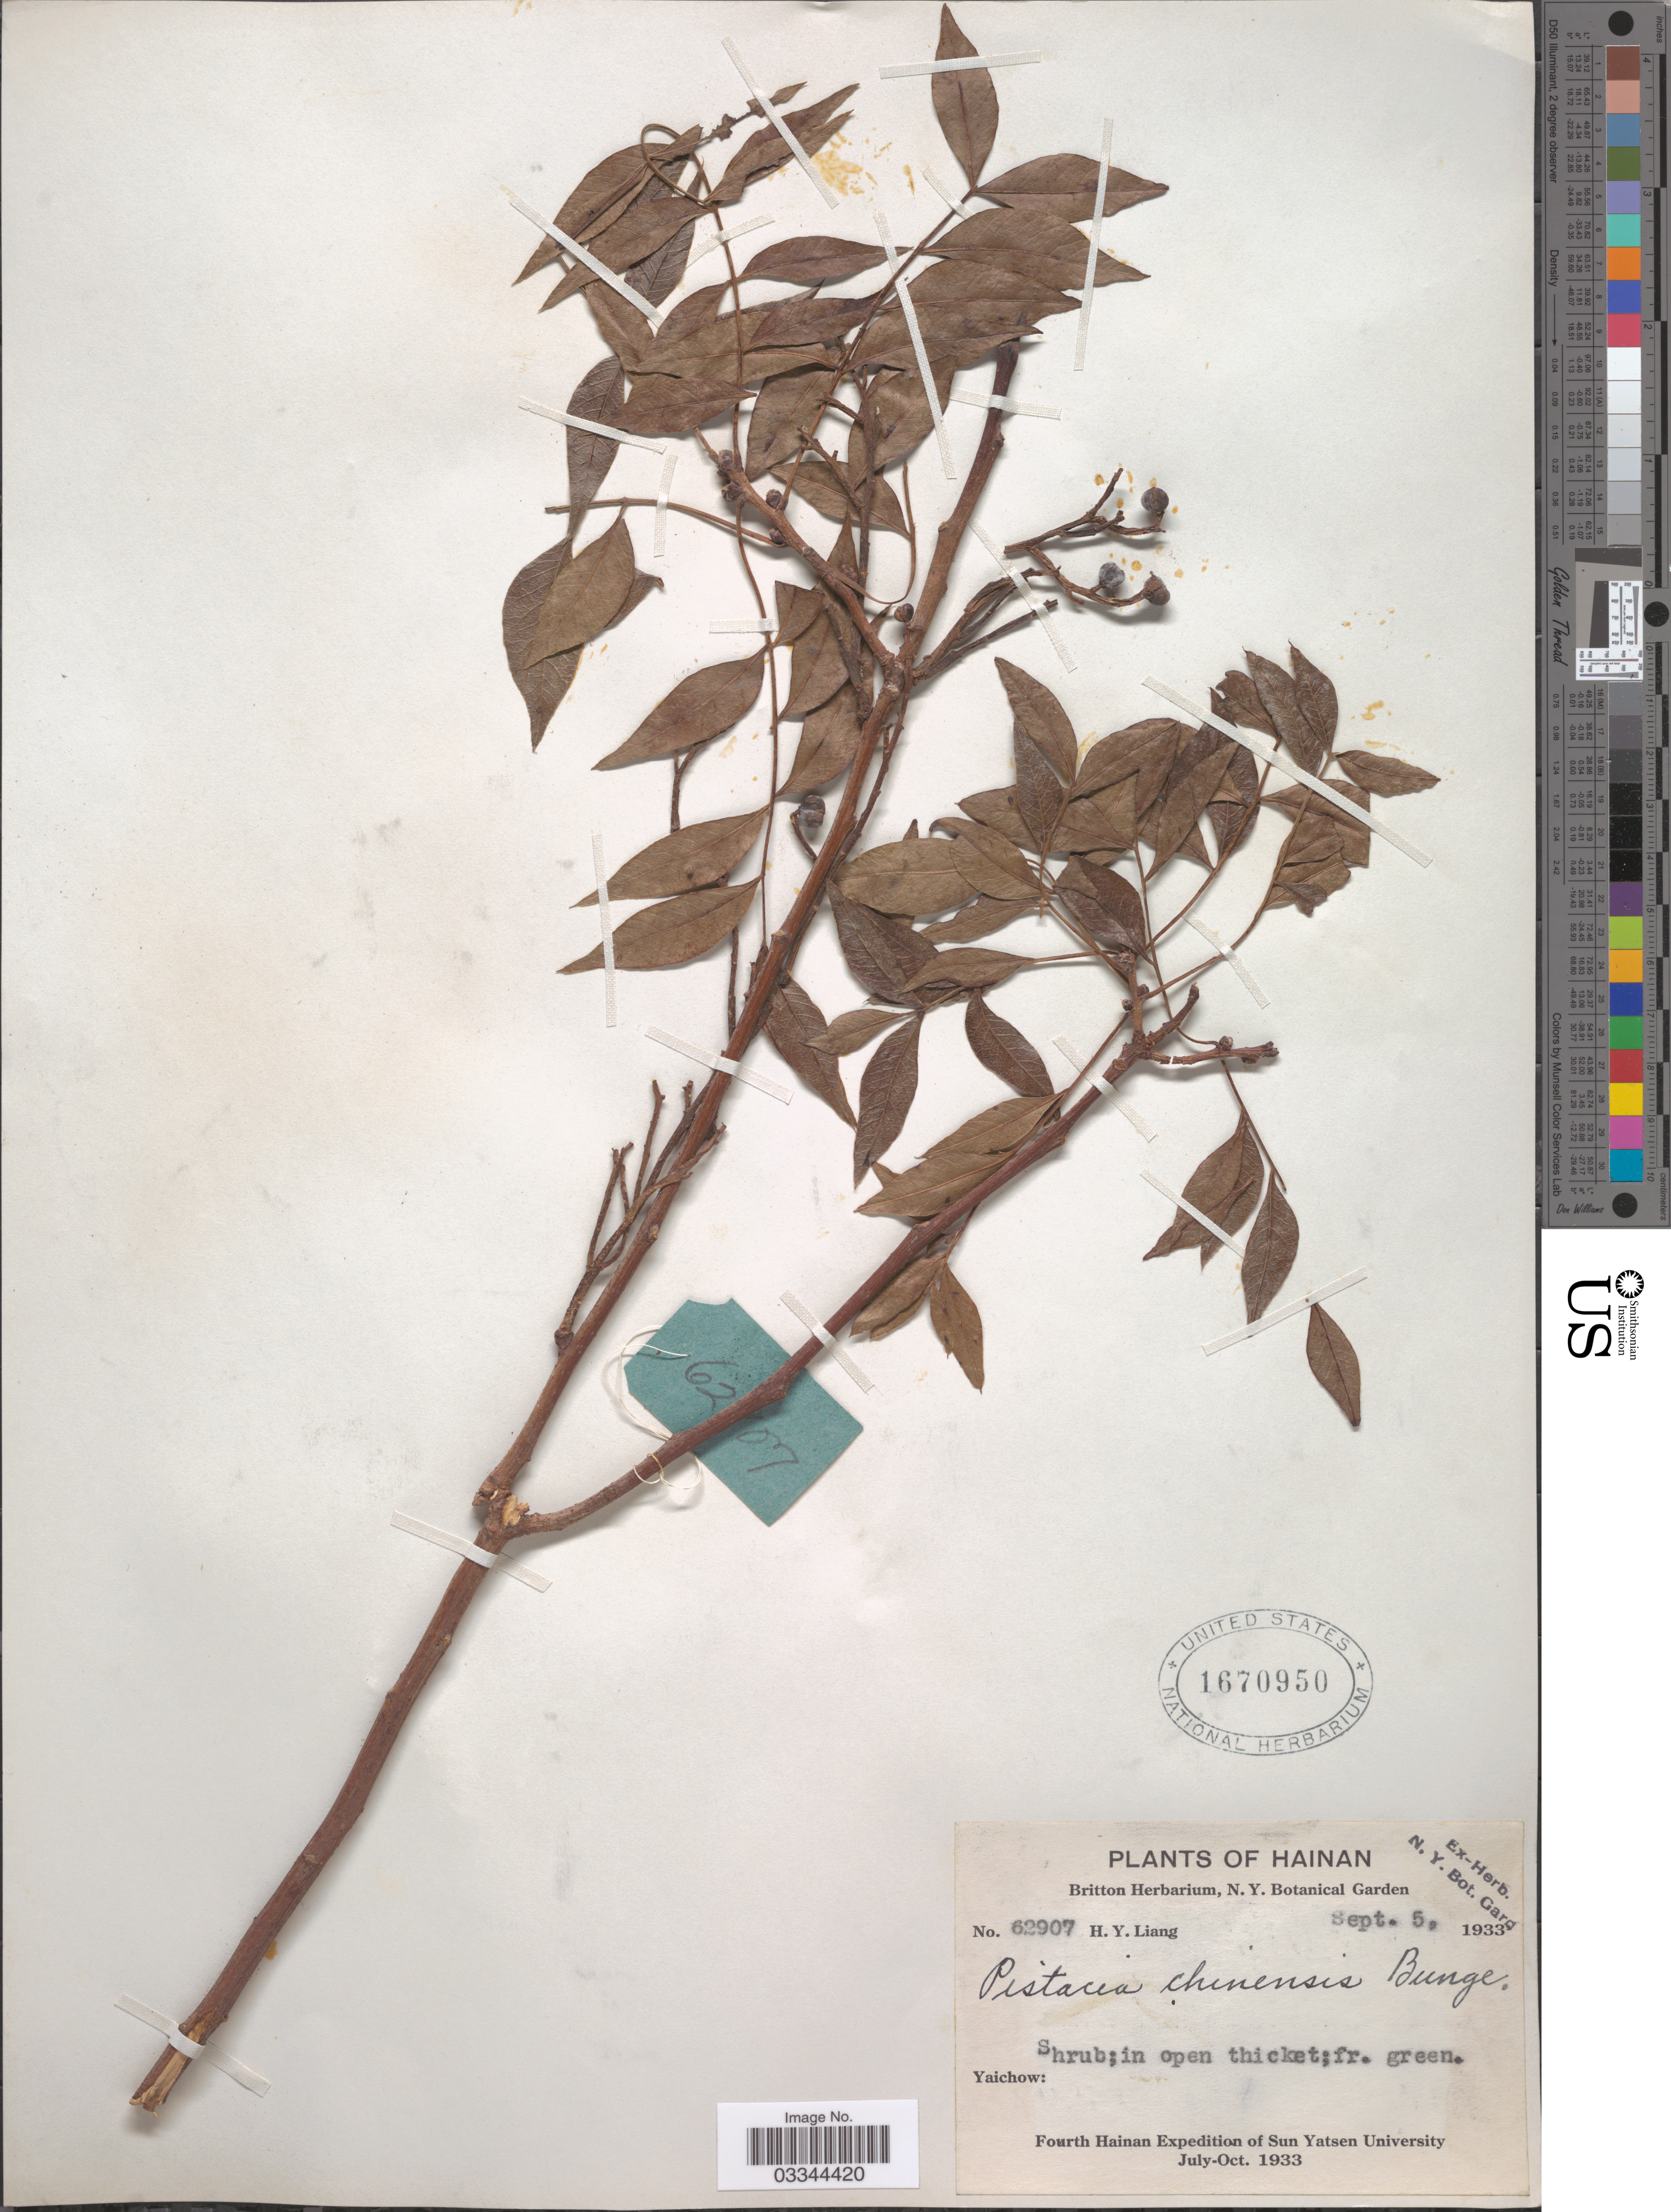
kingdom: Plantae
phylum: Tracheophyta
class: Magnoliopsida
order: Sapindales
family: Anacardiaceae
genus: Pistacia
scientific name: Pistacia chinensis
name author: Bunge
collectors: H. Y. Liang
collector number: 62907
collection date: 1933-09-05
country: China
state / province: Hainan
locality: Yaichow.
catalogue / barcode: US 1670950